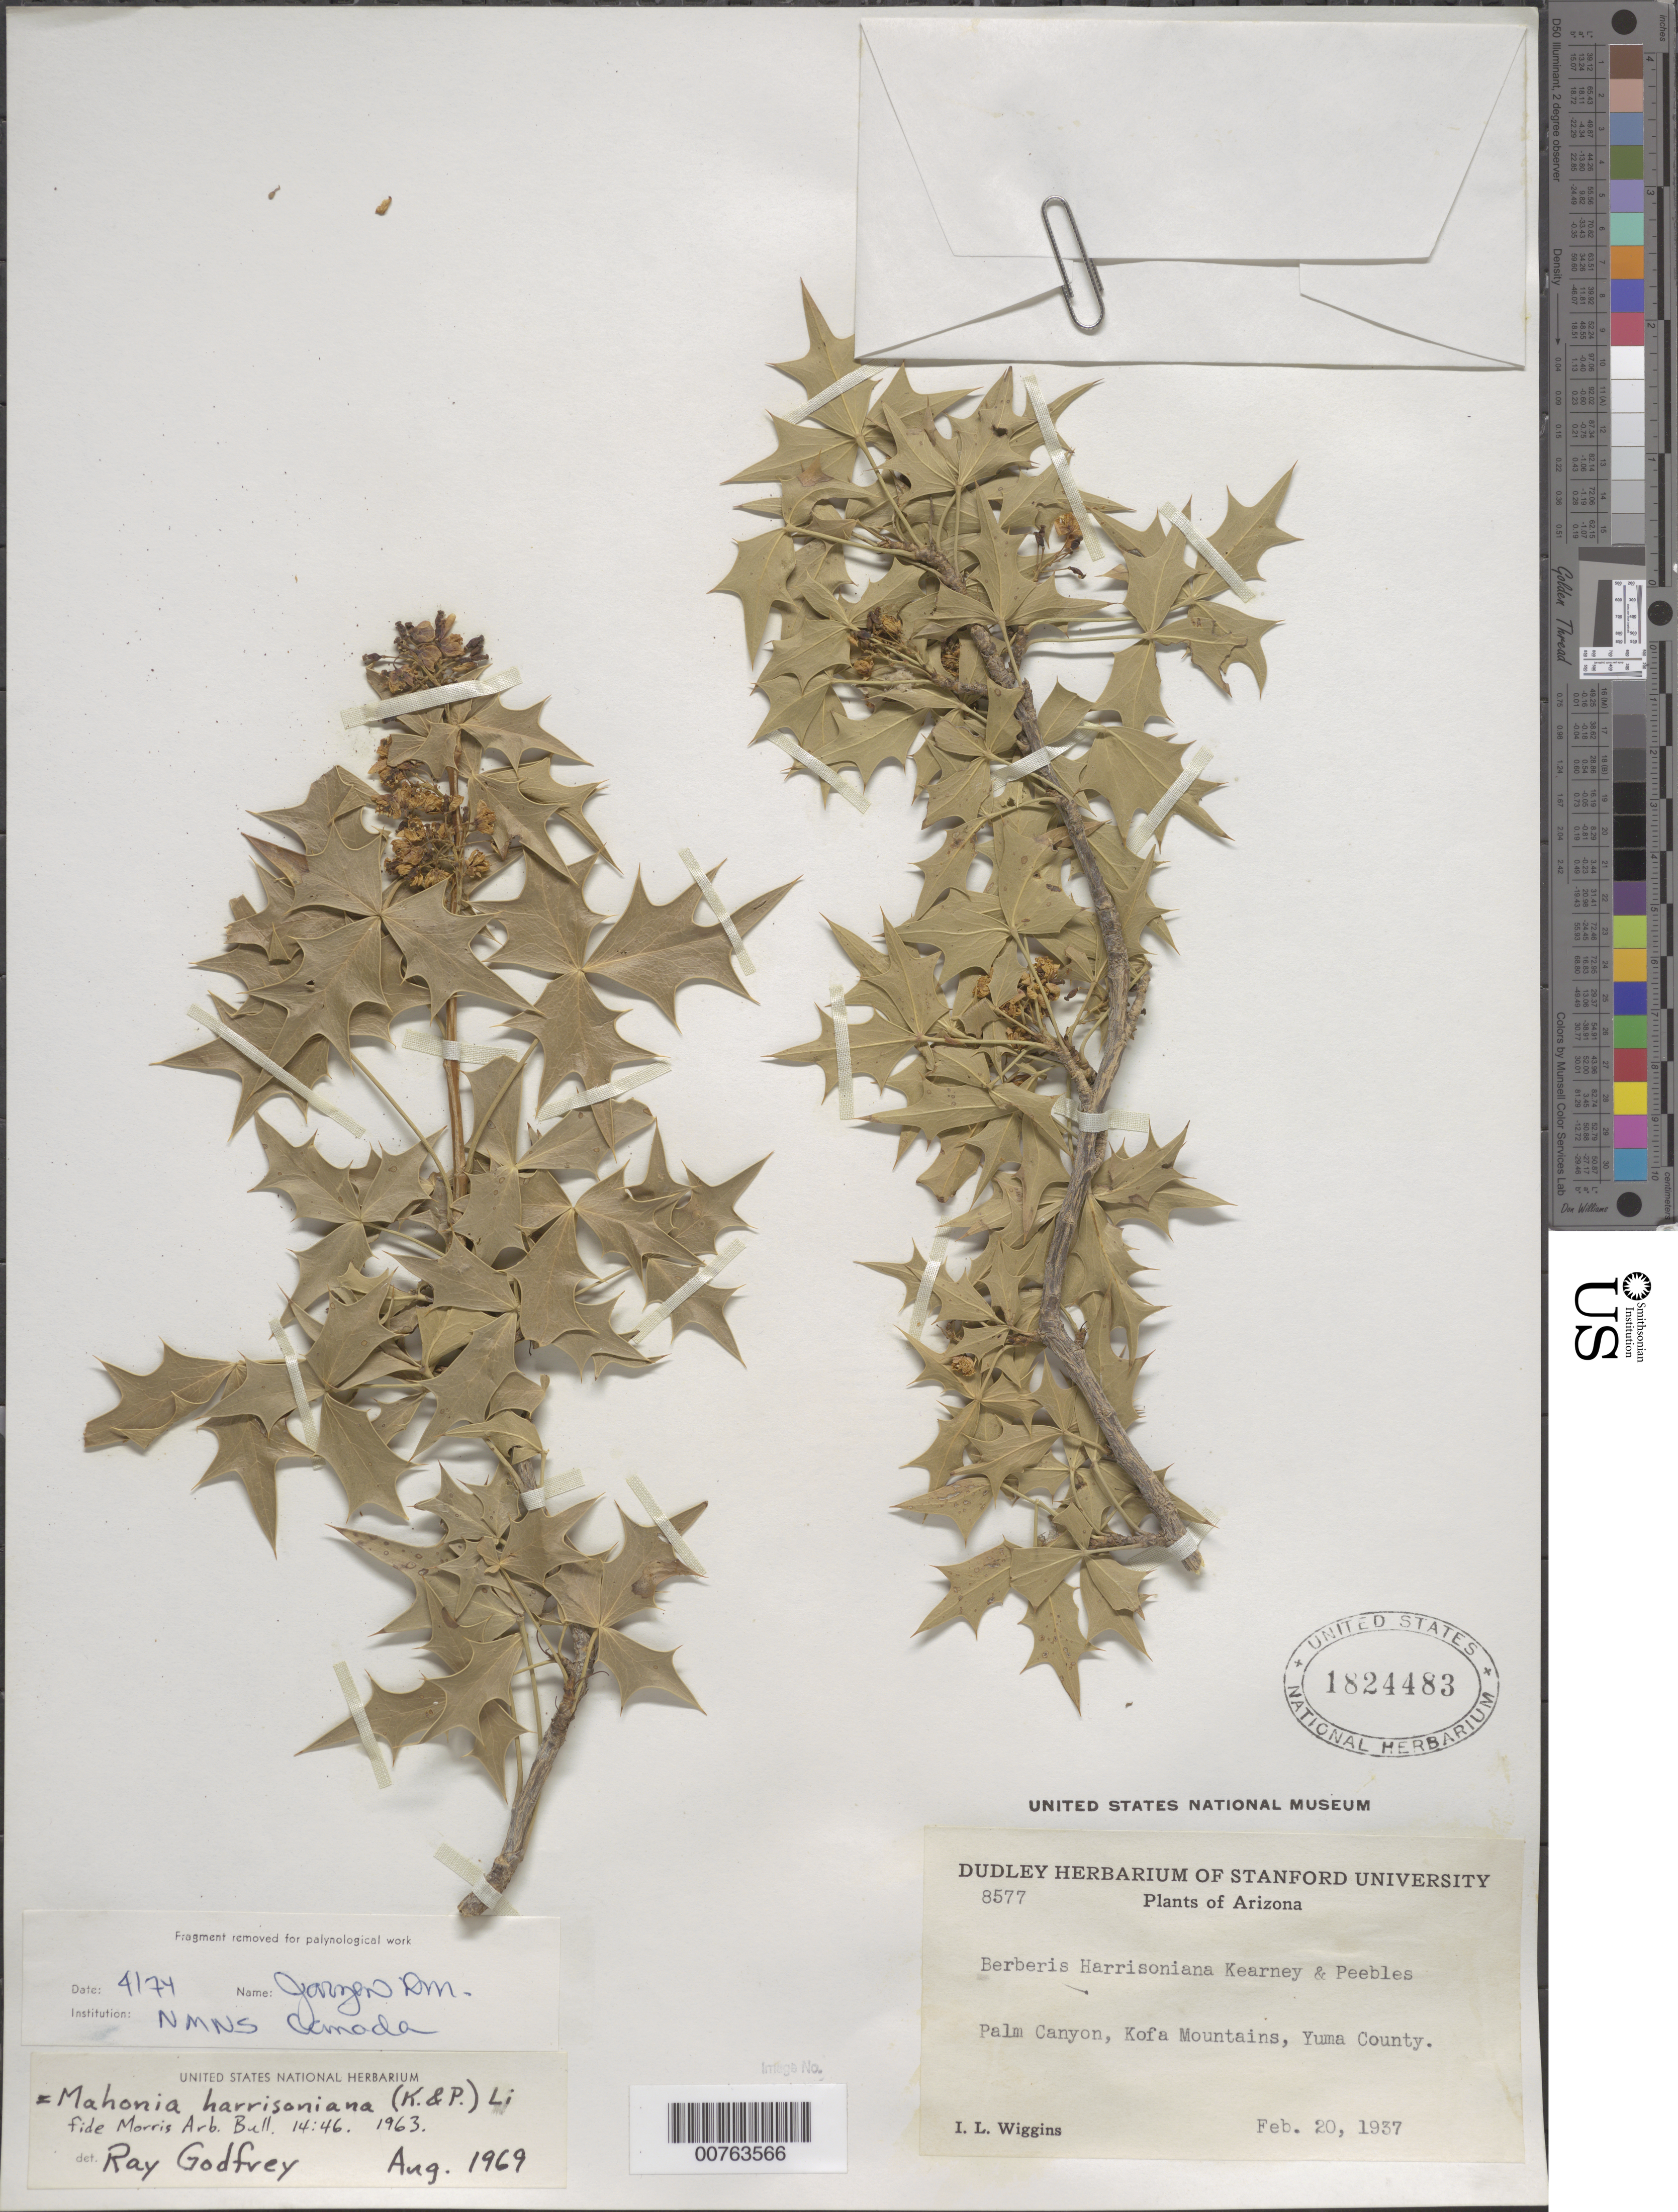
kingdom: Plantae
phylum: Tracheophyta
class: Magnoliopsida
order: Ranunculales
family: Berberidaceae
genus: Mahonia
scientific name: Mahonia harrisoniana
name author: (Kearney & Peebles) H.L. Li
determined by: Godfrey, M. R.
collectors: I. L. Wiggins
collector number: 8577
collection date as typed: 20 Feb 1937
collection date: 1937-02-20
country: United States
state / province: Arizona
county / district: Yuma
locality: Palm Canyon, Kofa Mtns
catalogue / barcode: US 1824483